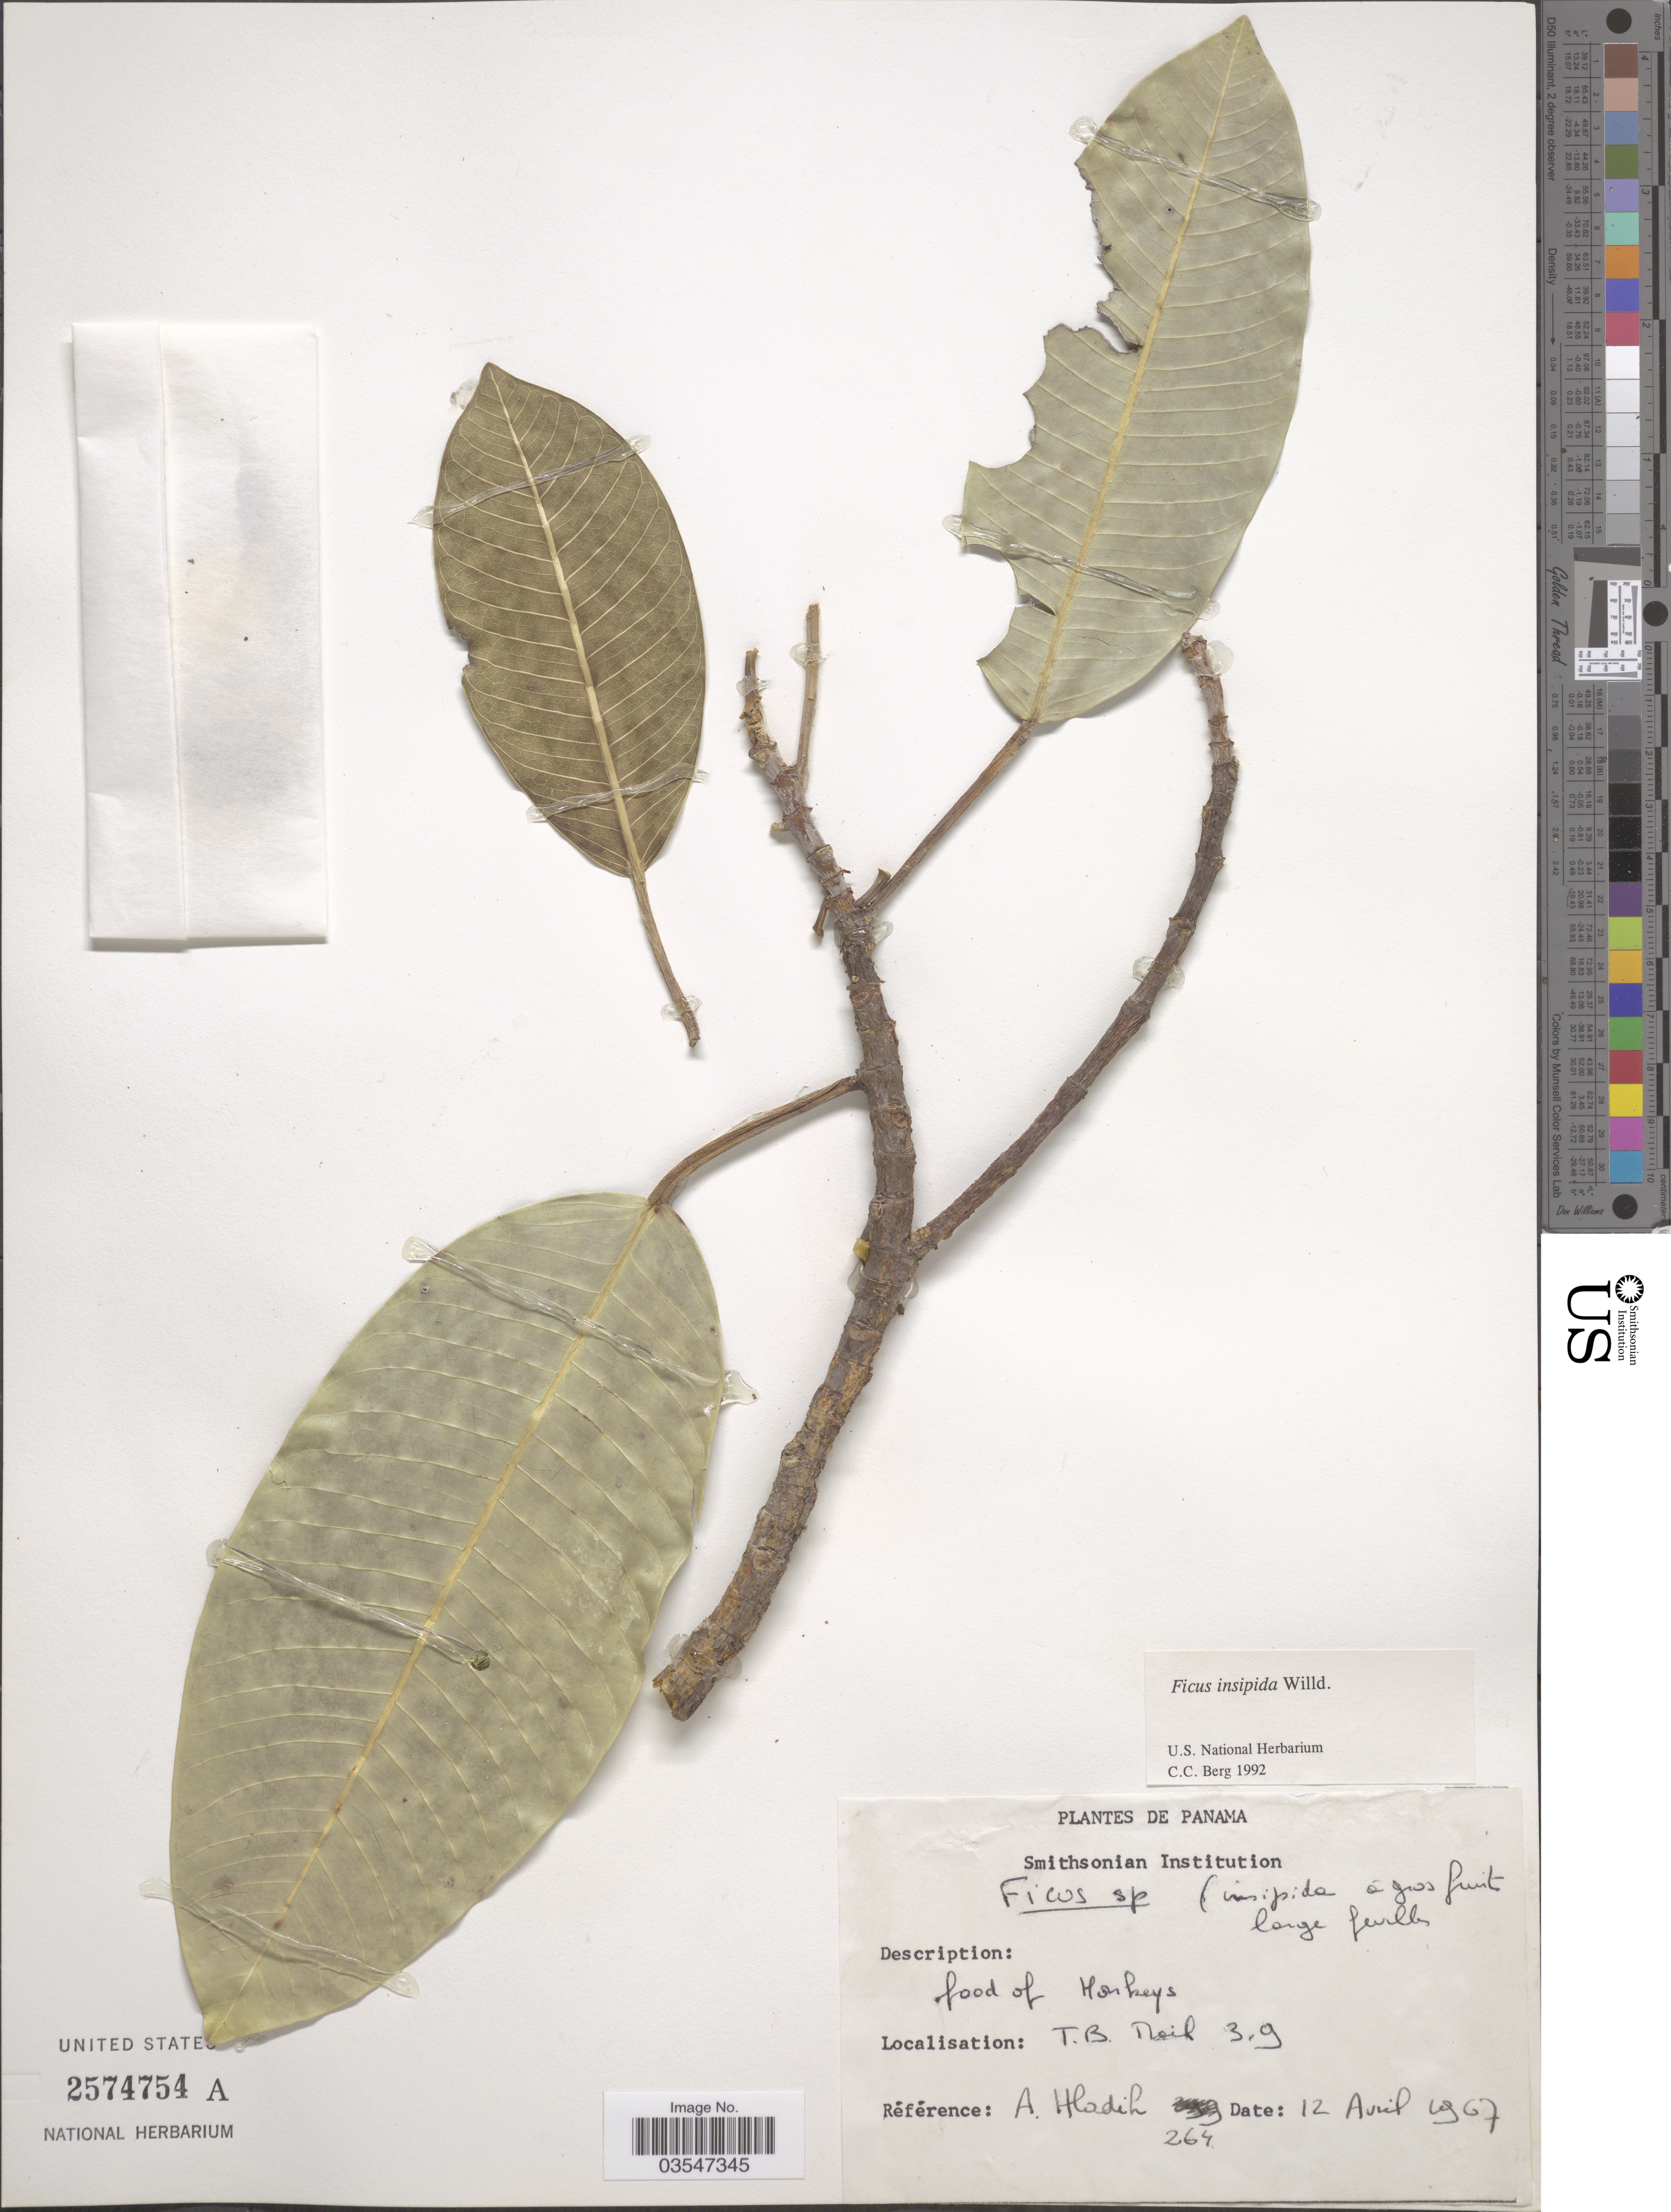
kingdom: Plantae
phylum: Tracheophyta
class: Magnoliopsida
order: Rosales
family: Moraceae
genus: Ficus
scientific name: Ficus insipida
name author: Willd.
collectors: A. Hladik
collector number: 264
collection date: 1967-04-12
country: Panama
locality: T.B. Trail 3.9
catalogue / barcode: US 2574754A